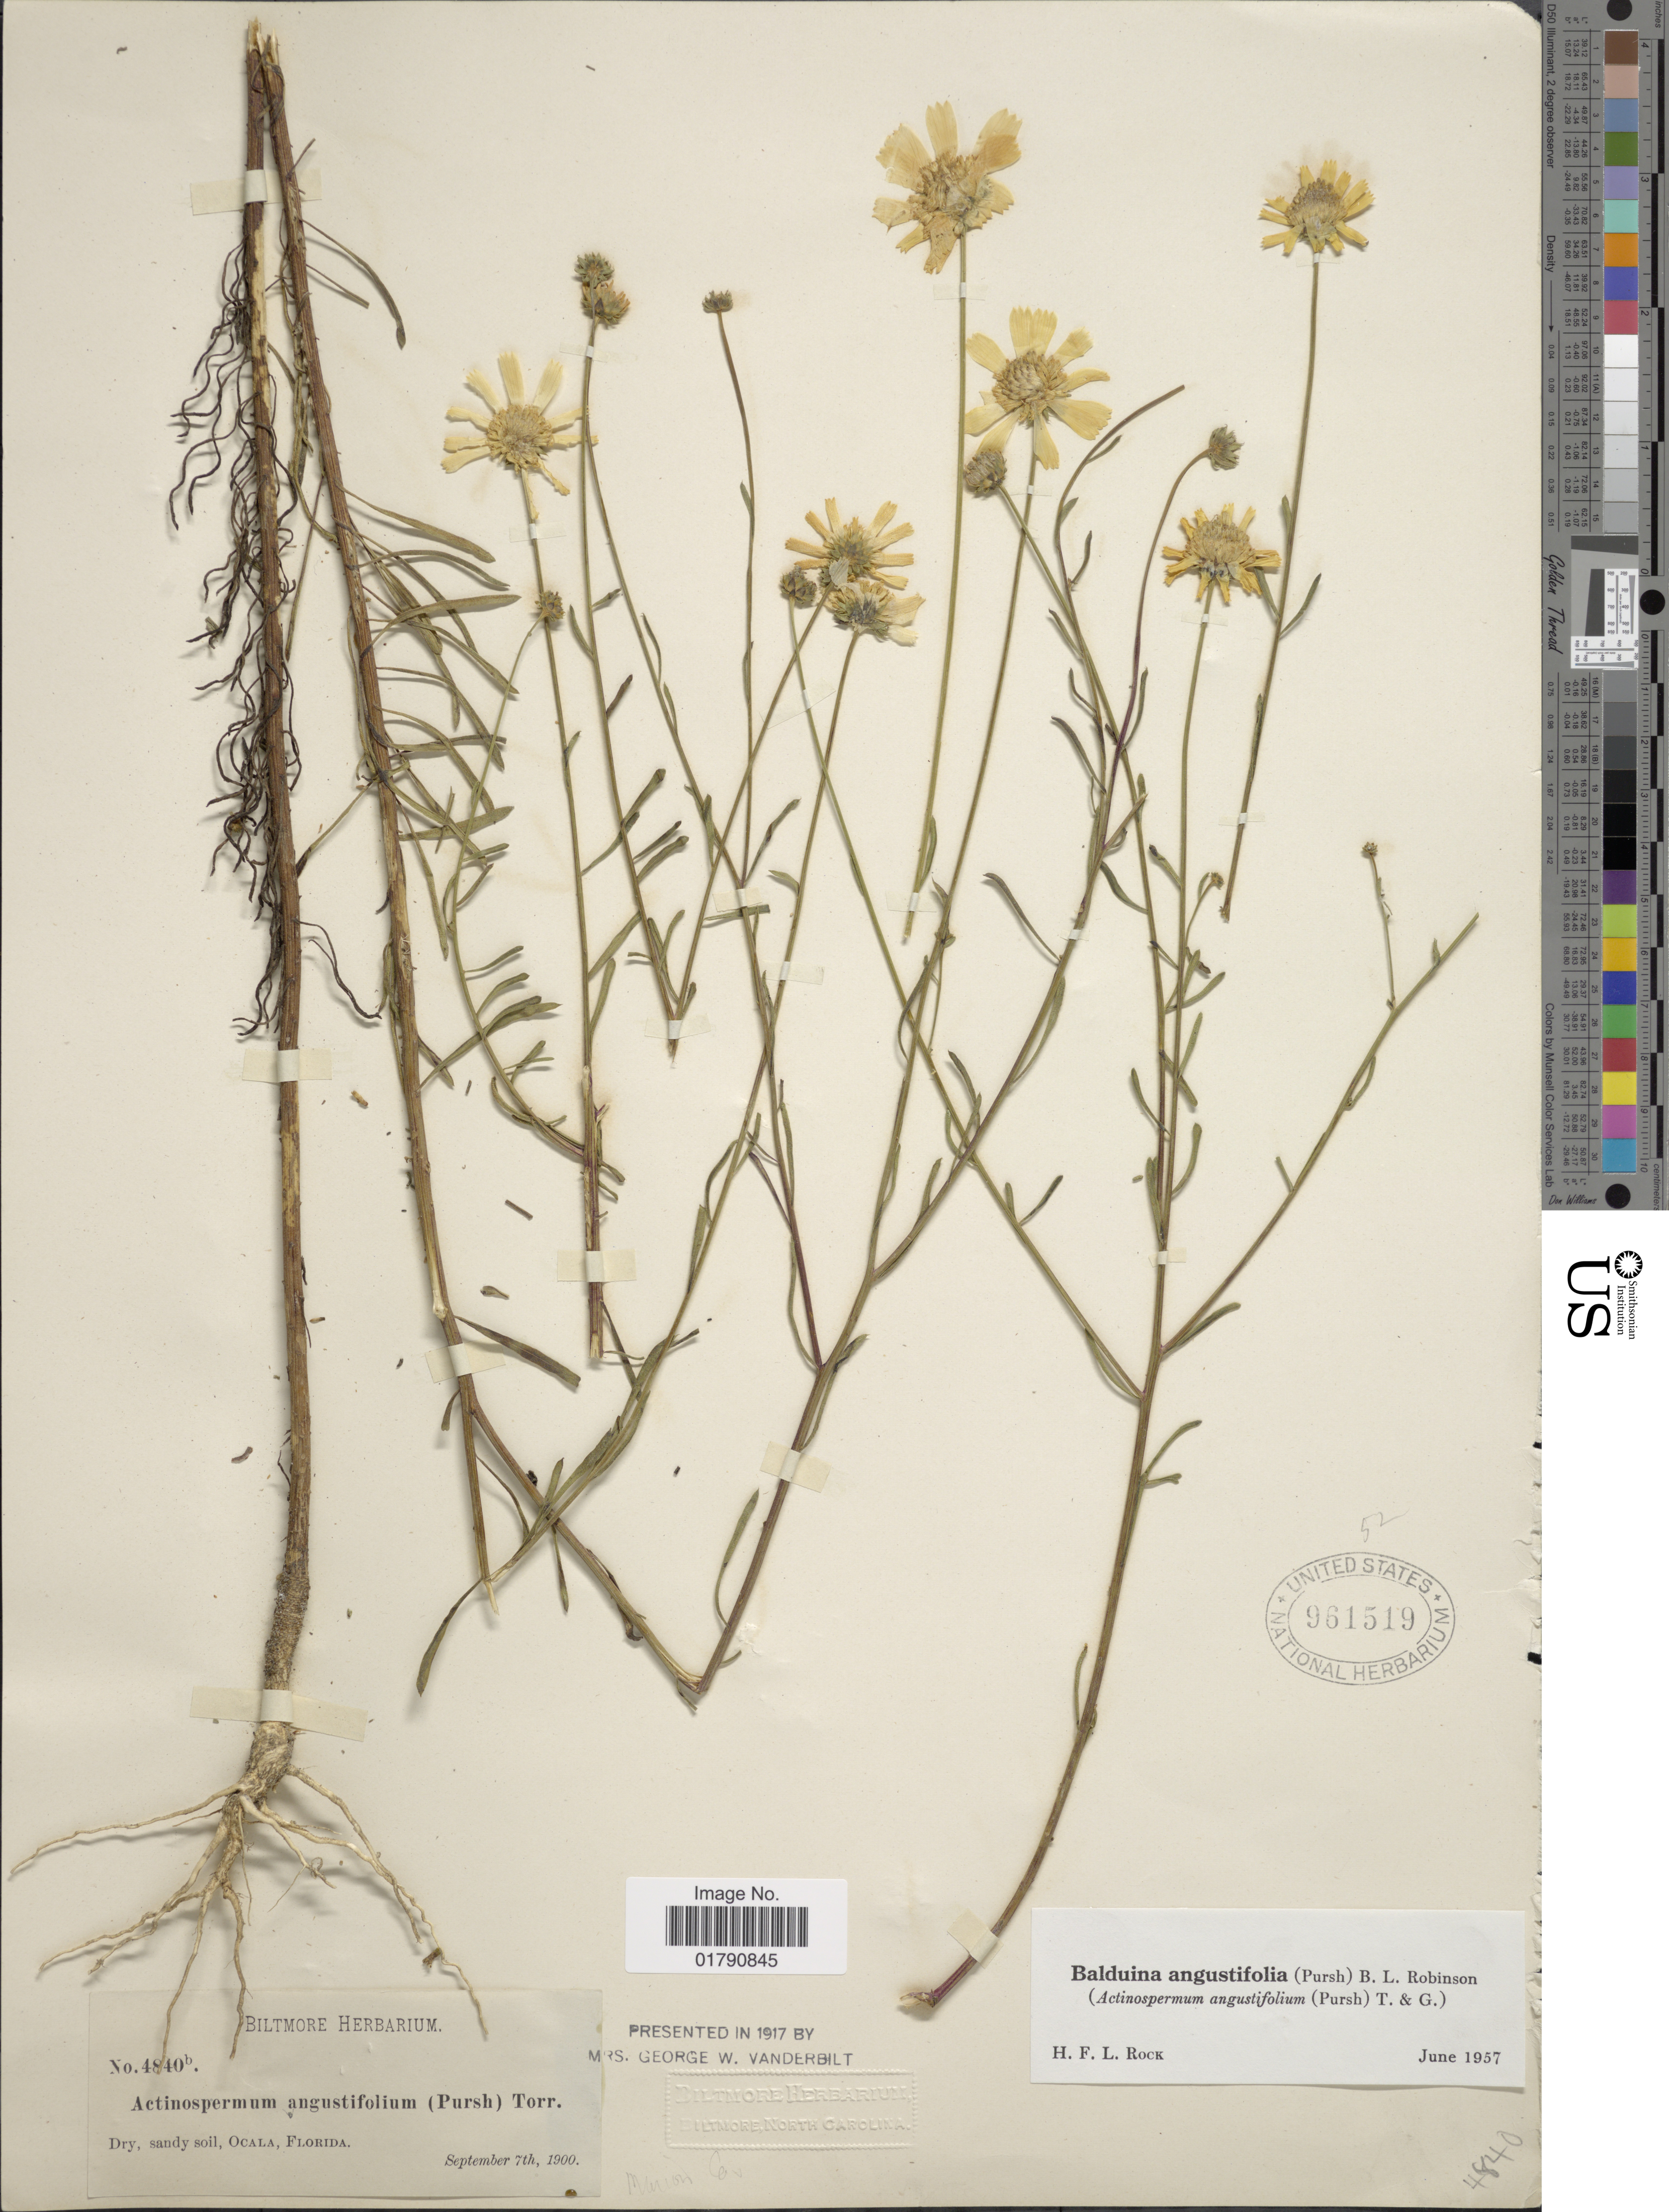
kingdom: Plantae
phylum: Tracheophyta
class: Magnoliopsida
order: Asterales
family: Asteraceae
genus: Balduina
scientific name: Balduina angustifolia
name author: (Pursh) B.L. Rob.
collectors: ex herb. Biltmore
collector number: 4840b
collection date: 1900-09-07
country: United States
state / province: Florida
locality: Ocala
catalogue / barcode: US 961519